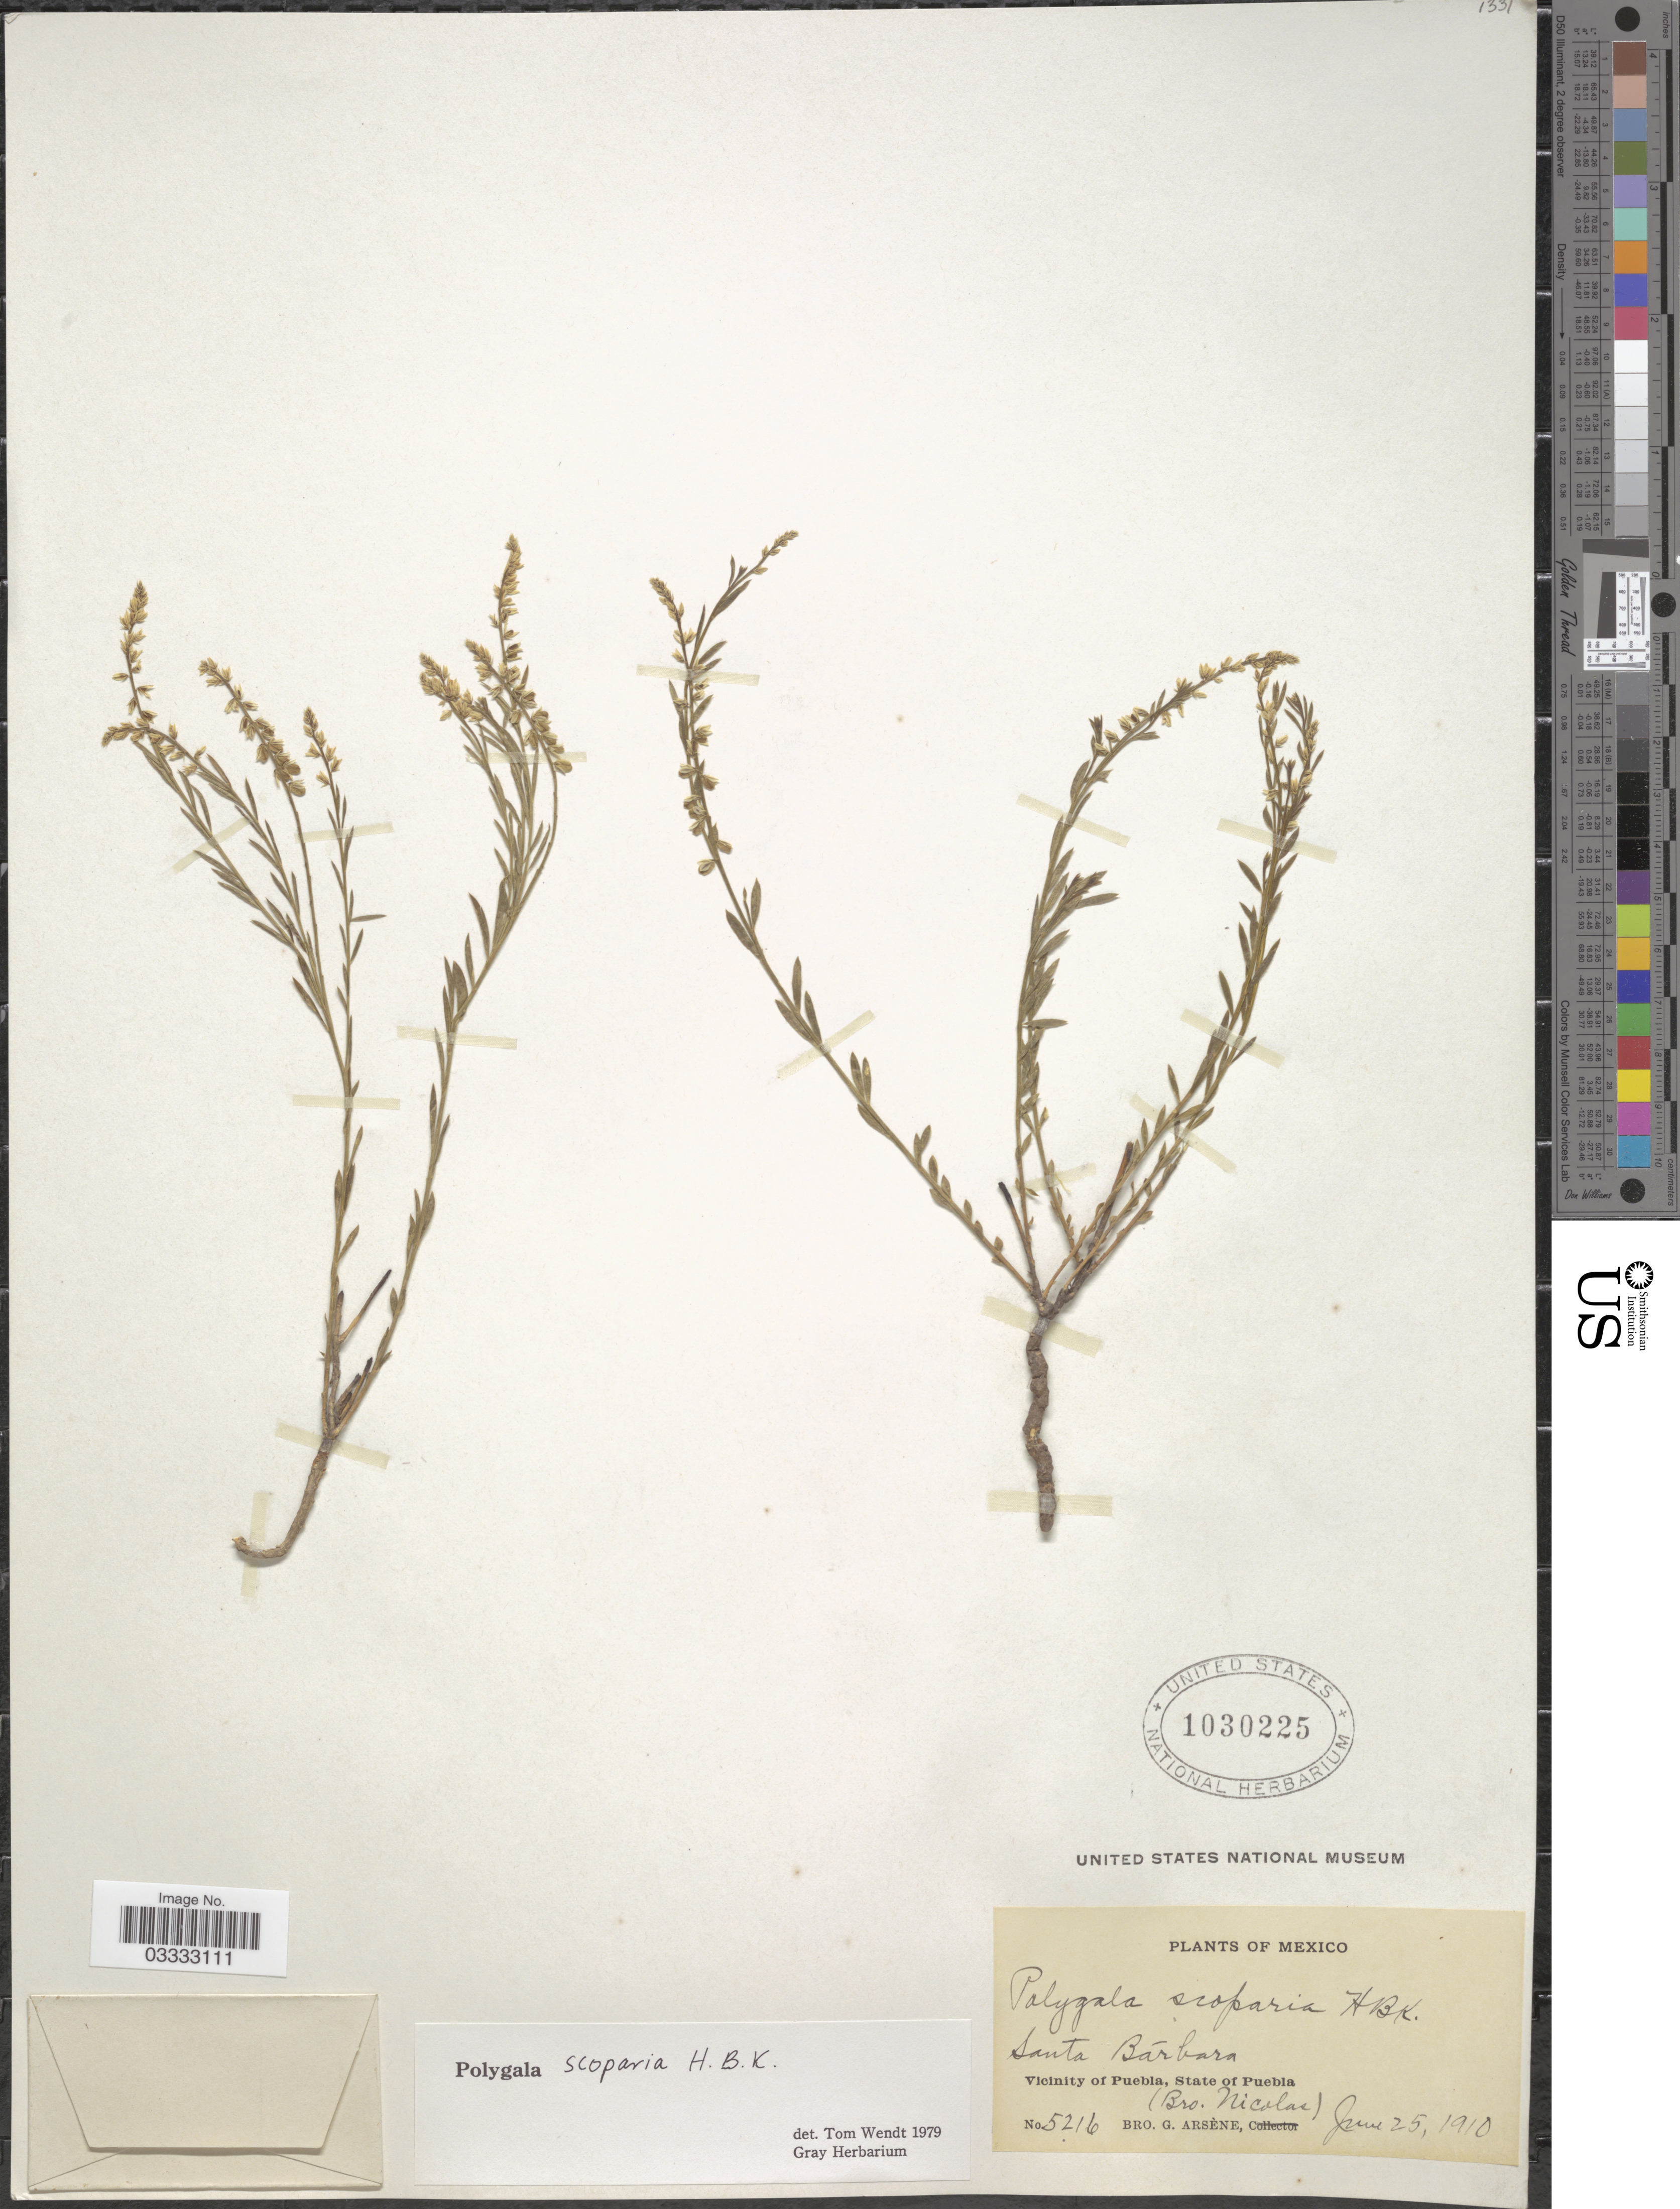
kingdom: Plantae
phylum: Tracheophyta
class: Magnoliopsida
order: Fabales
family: Polygalaceae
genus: Polygala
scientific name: Polygala scoparia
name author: Kunth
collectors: Bro. G. Arsène & Bro. Nicolas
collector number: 5216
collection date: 1910-06-25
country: Mexico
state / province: Puebla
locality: Santa Barbara. Vicinity of Puebla.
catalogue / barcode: US 1030225